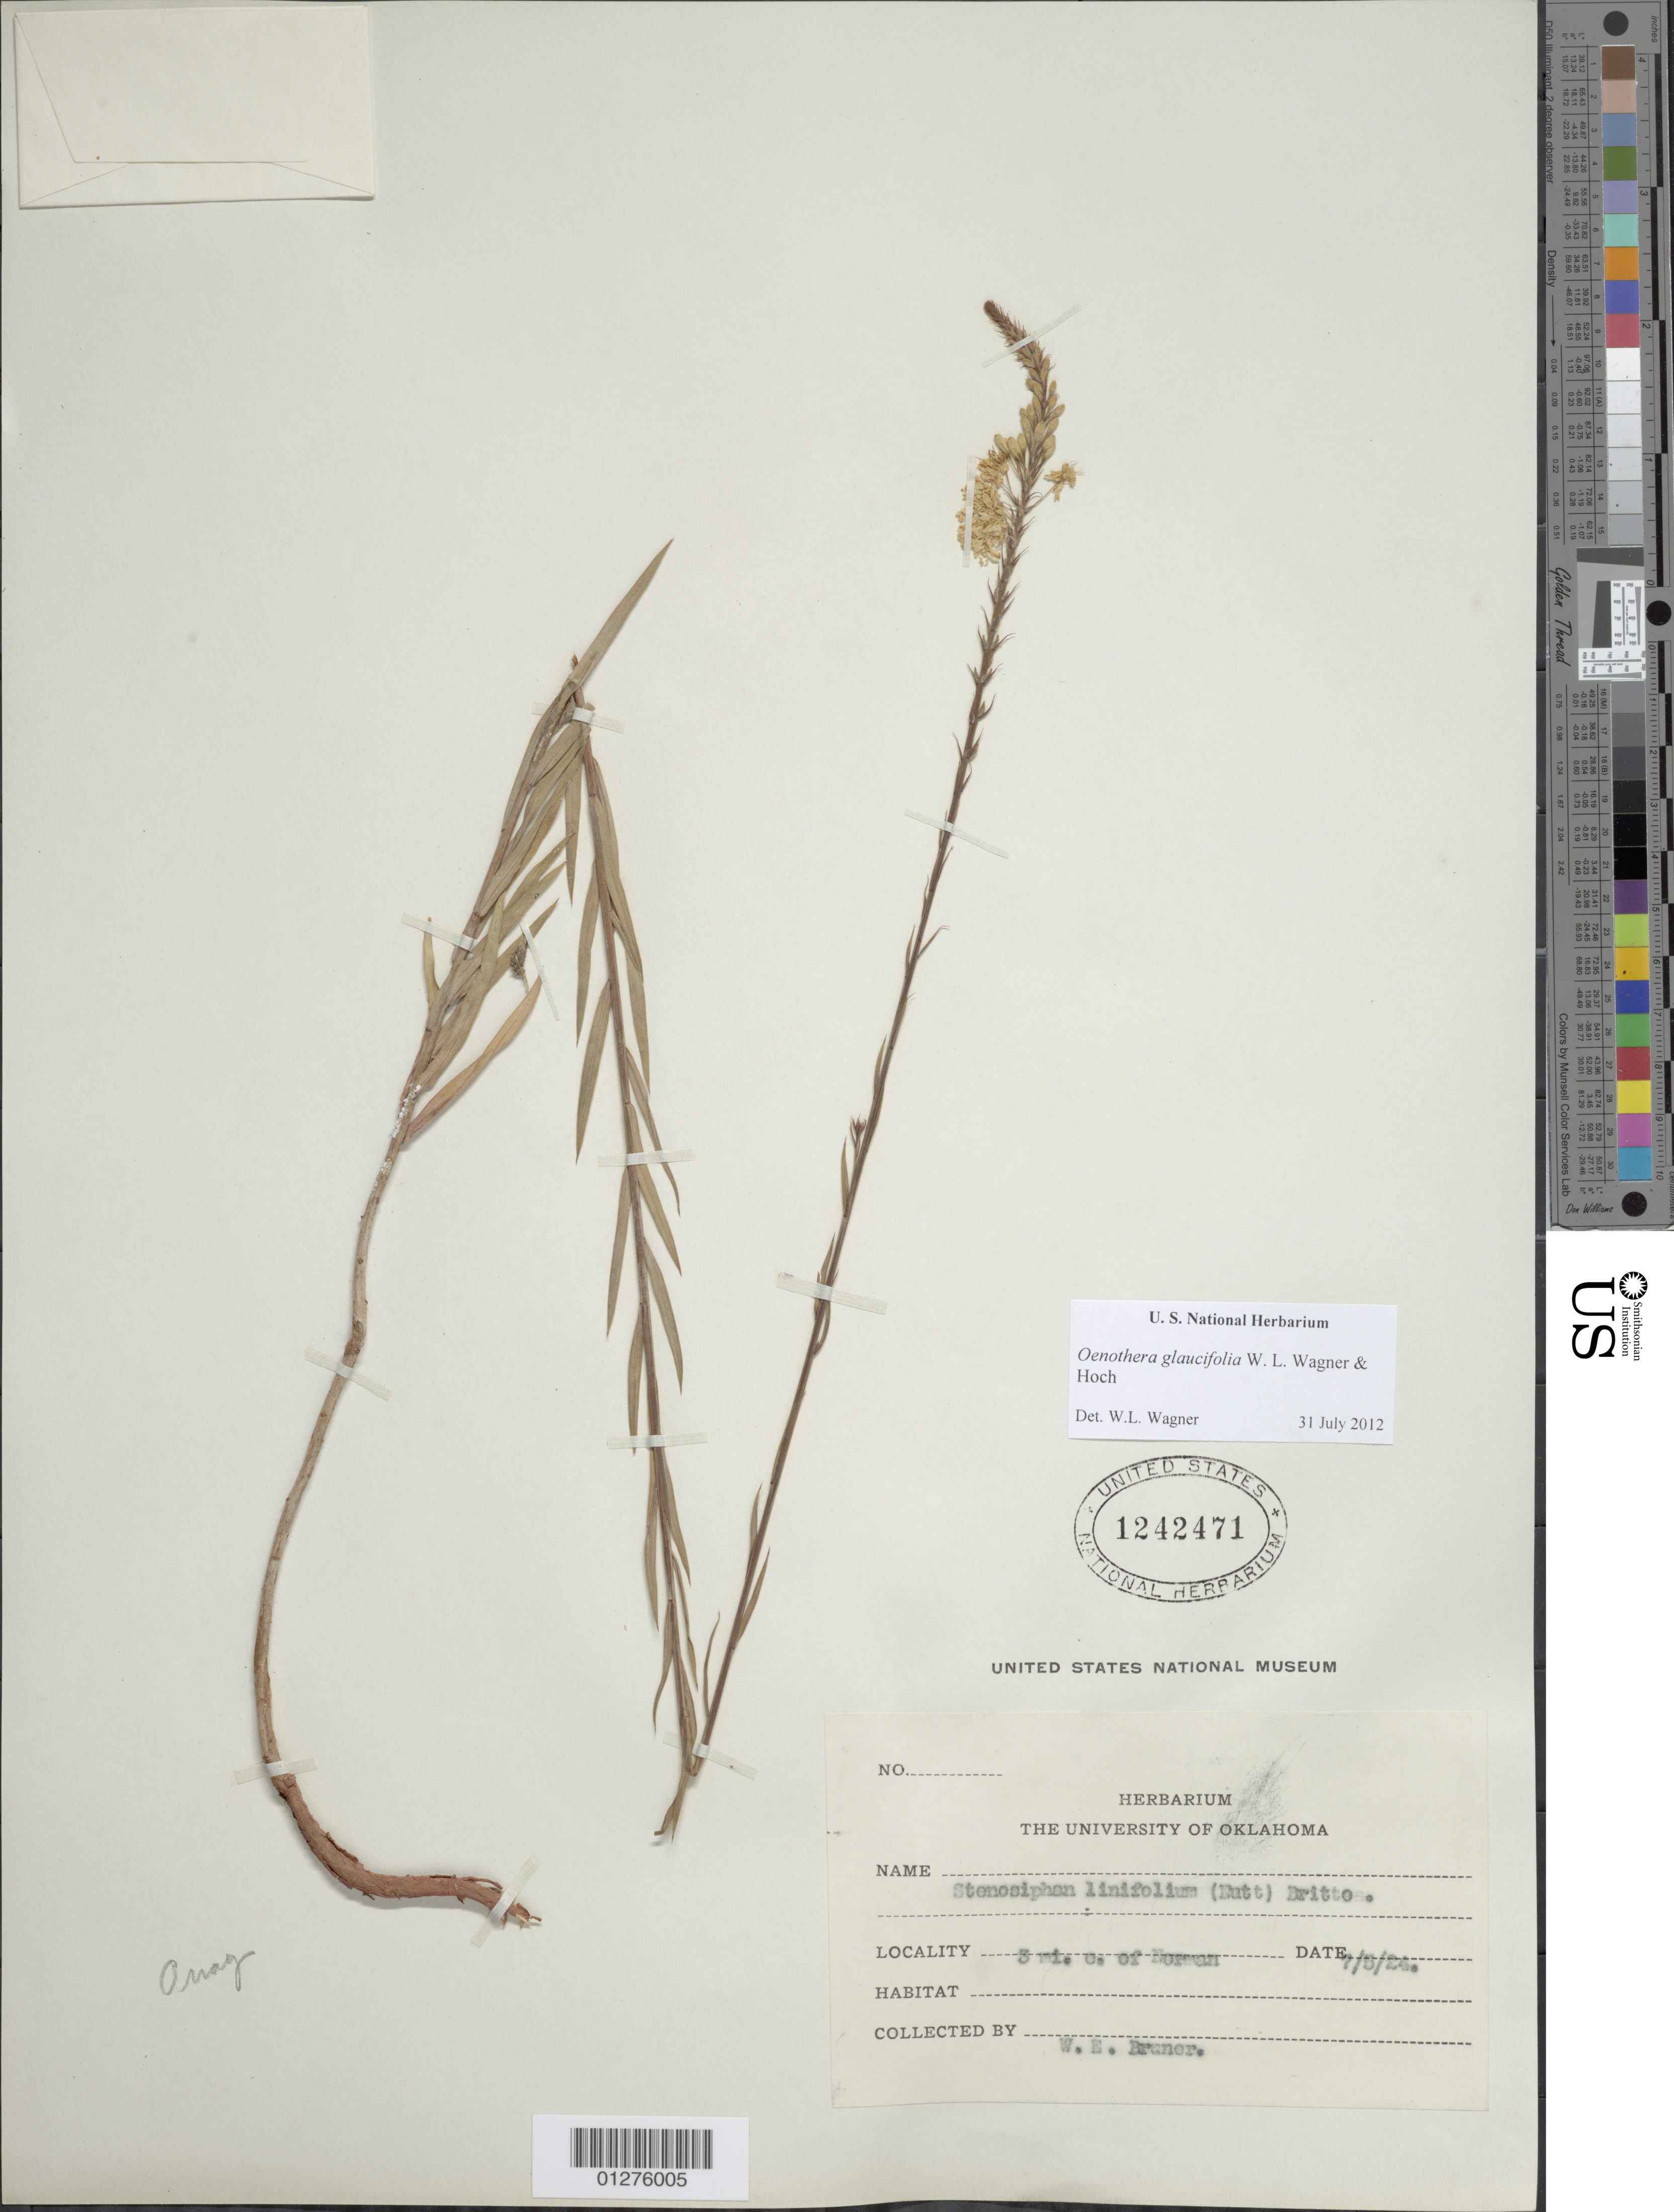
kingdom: Plantae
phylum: Tracheophyta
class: Magnoliopsida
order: Myrtales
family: Onagraceae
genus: Oenothera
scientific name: Oenothera glaucifolia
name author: W.L. Wagner & Hoch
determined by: Wagner, W. L., (BOT), Smithsonian Institution - National Museum of Natural History (UNITED STATES)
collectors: W. Bruner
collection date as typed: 7/5/24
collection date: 1924-05-07 or 1924-07-05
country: United States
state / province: Oklahoma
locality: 3 mi E of Norman.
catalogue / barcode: US 1242471